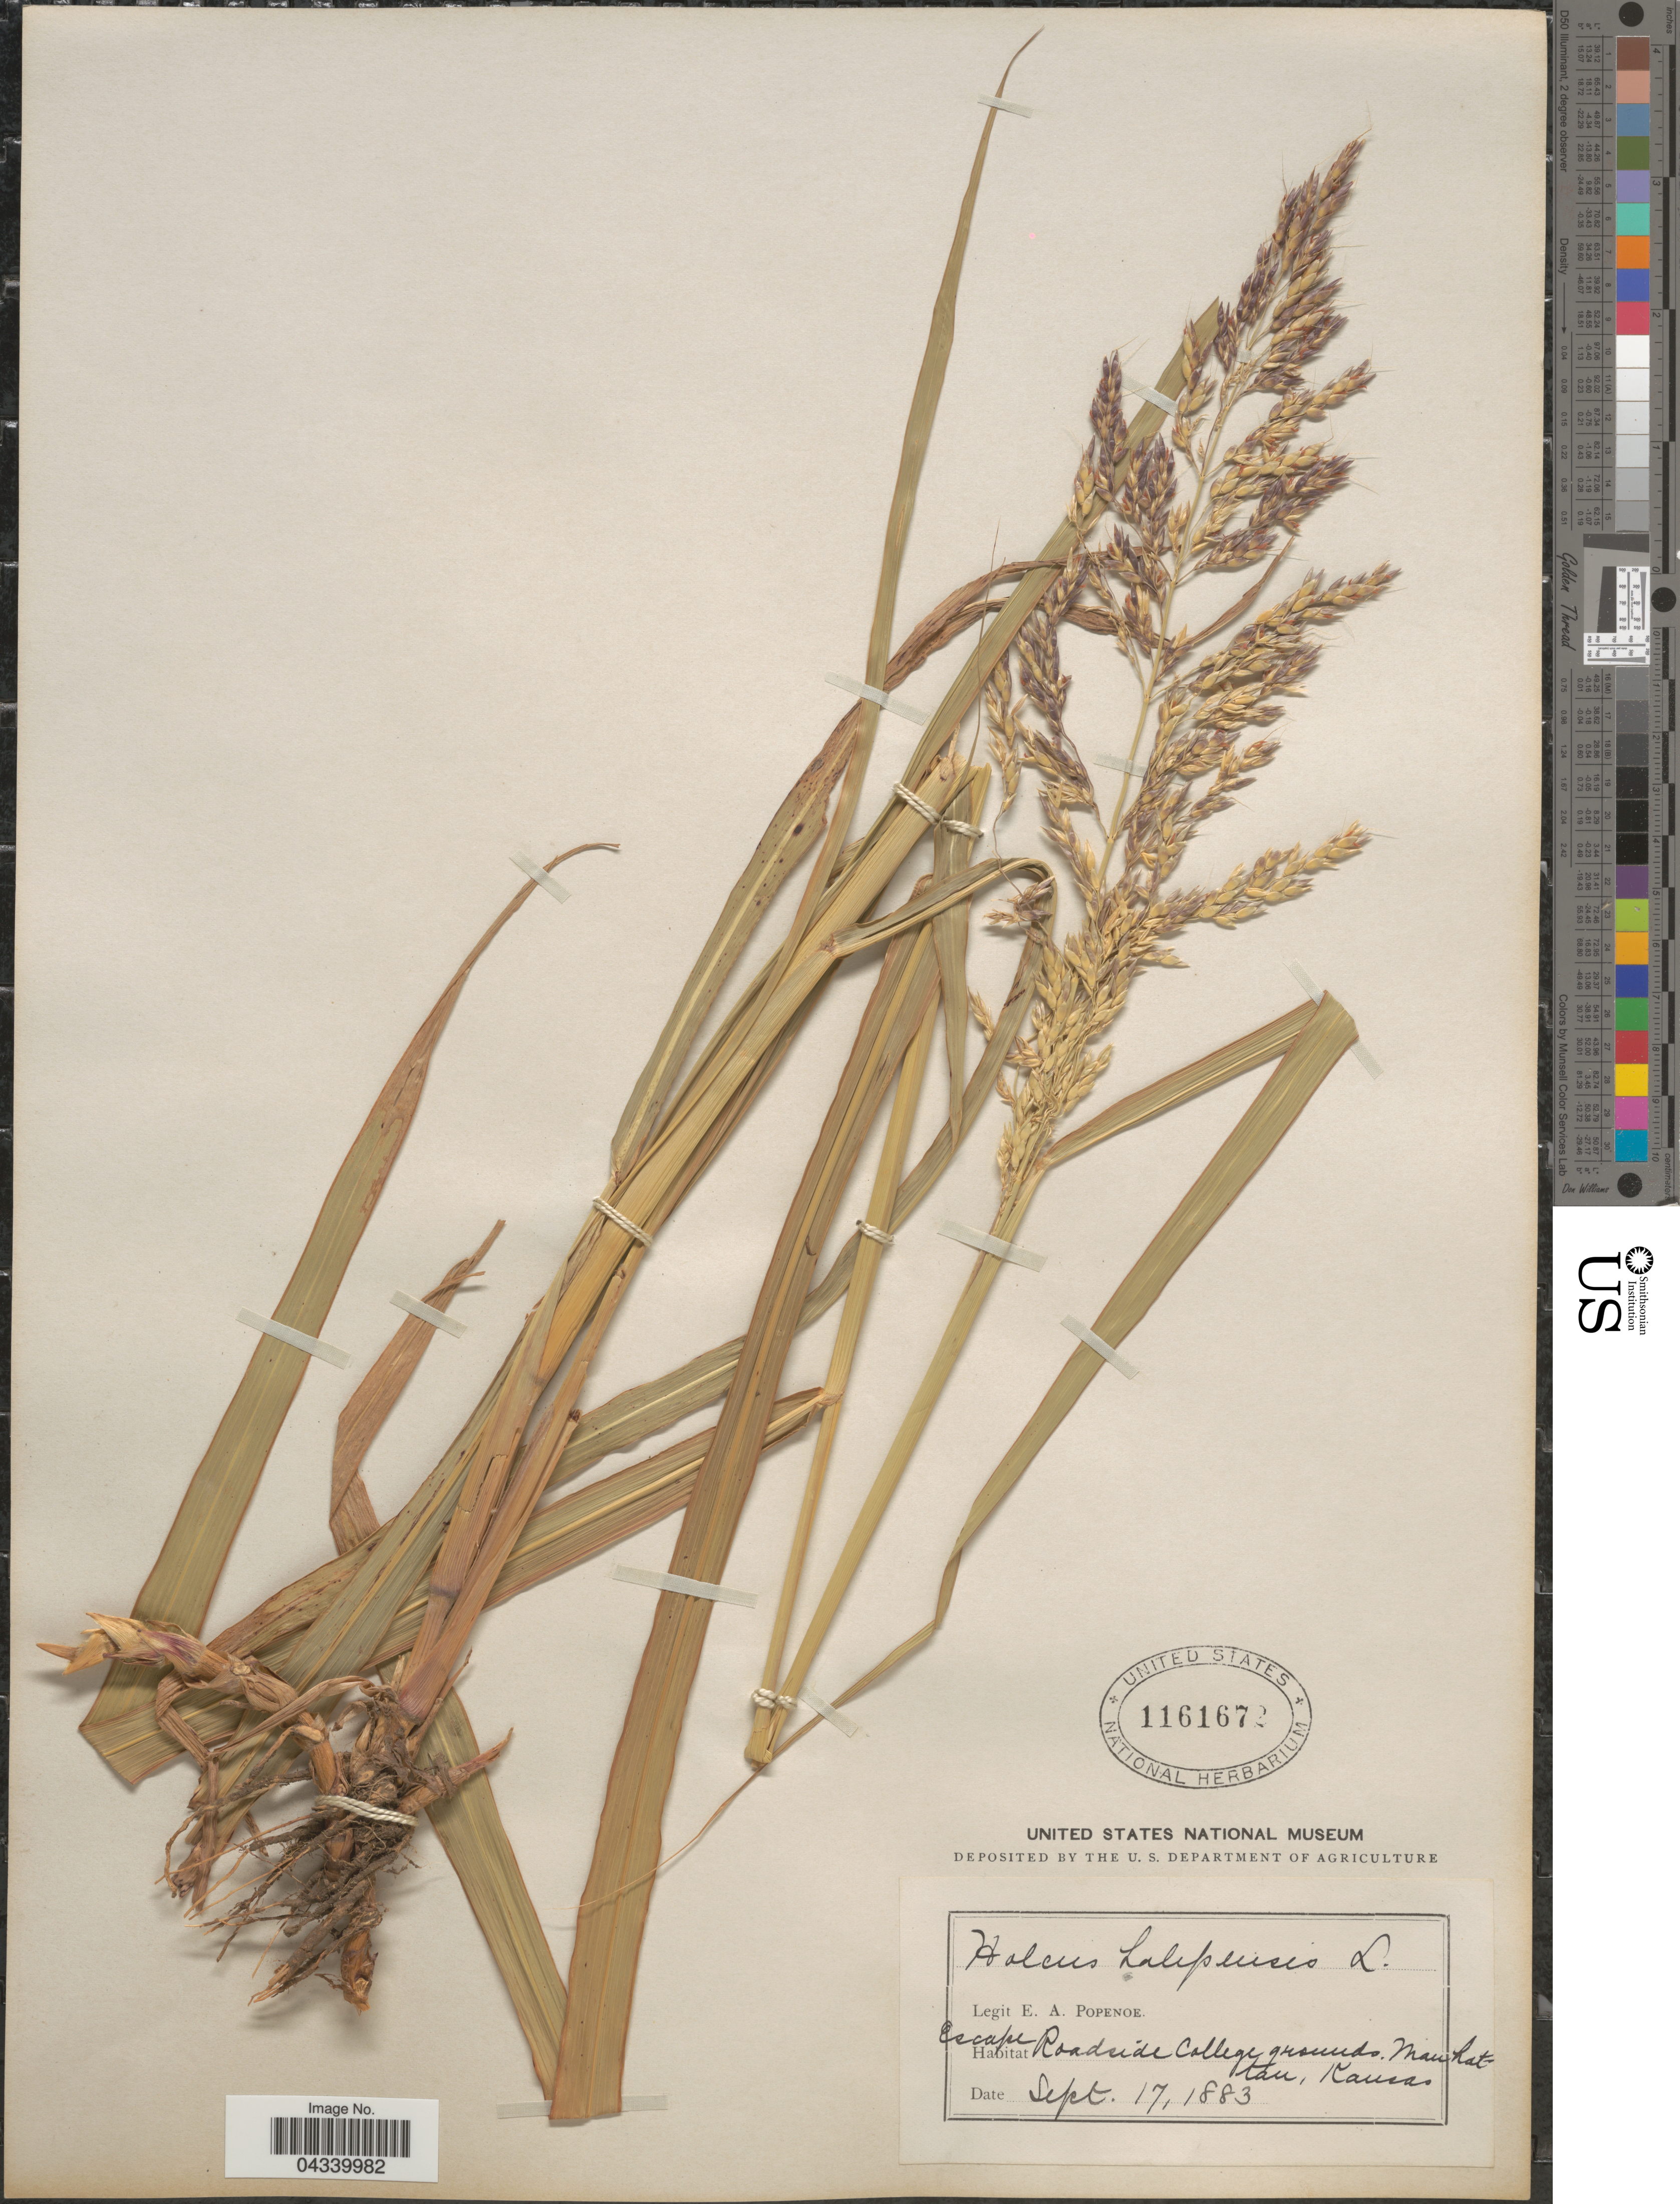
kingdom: Plantae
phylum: Tracheophyta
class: Liliopsida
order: Poales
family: Poaceae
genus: Sorghum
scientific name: Sorghum halepense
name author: (L.) Pers.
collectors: E. A. Popenoe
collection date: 1883-09-17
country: United States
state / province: Kansas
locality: Escape Roadside College grounds. Manhattan.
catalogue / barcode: US 1161672